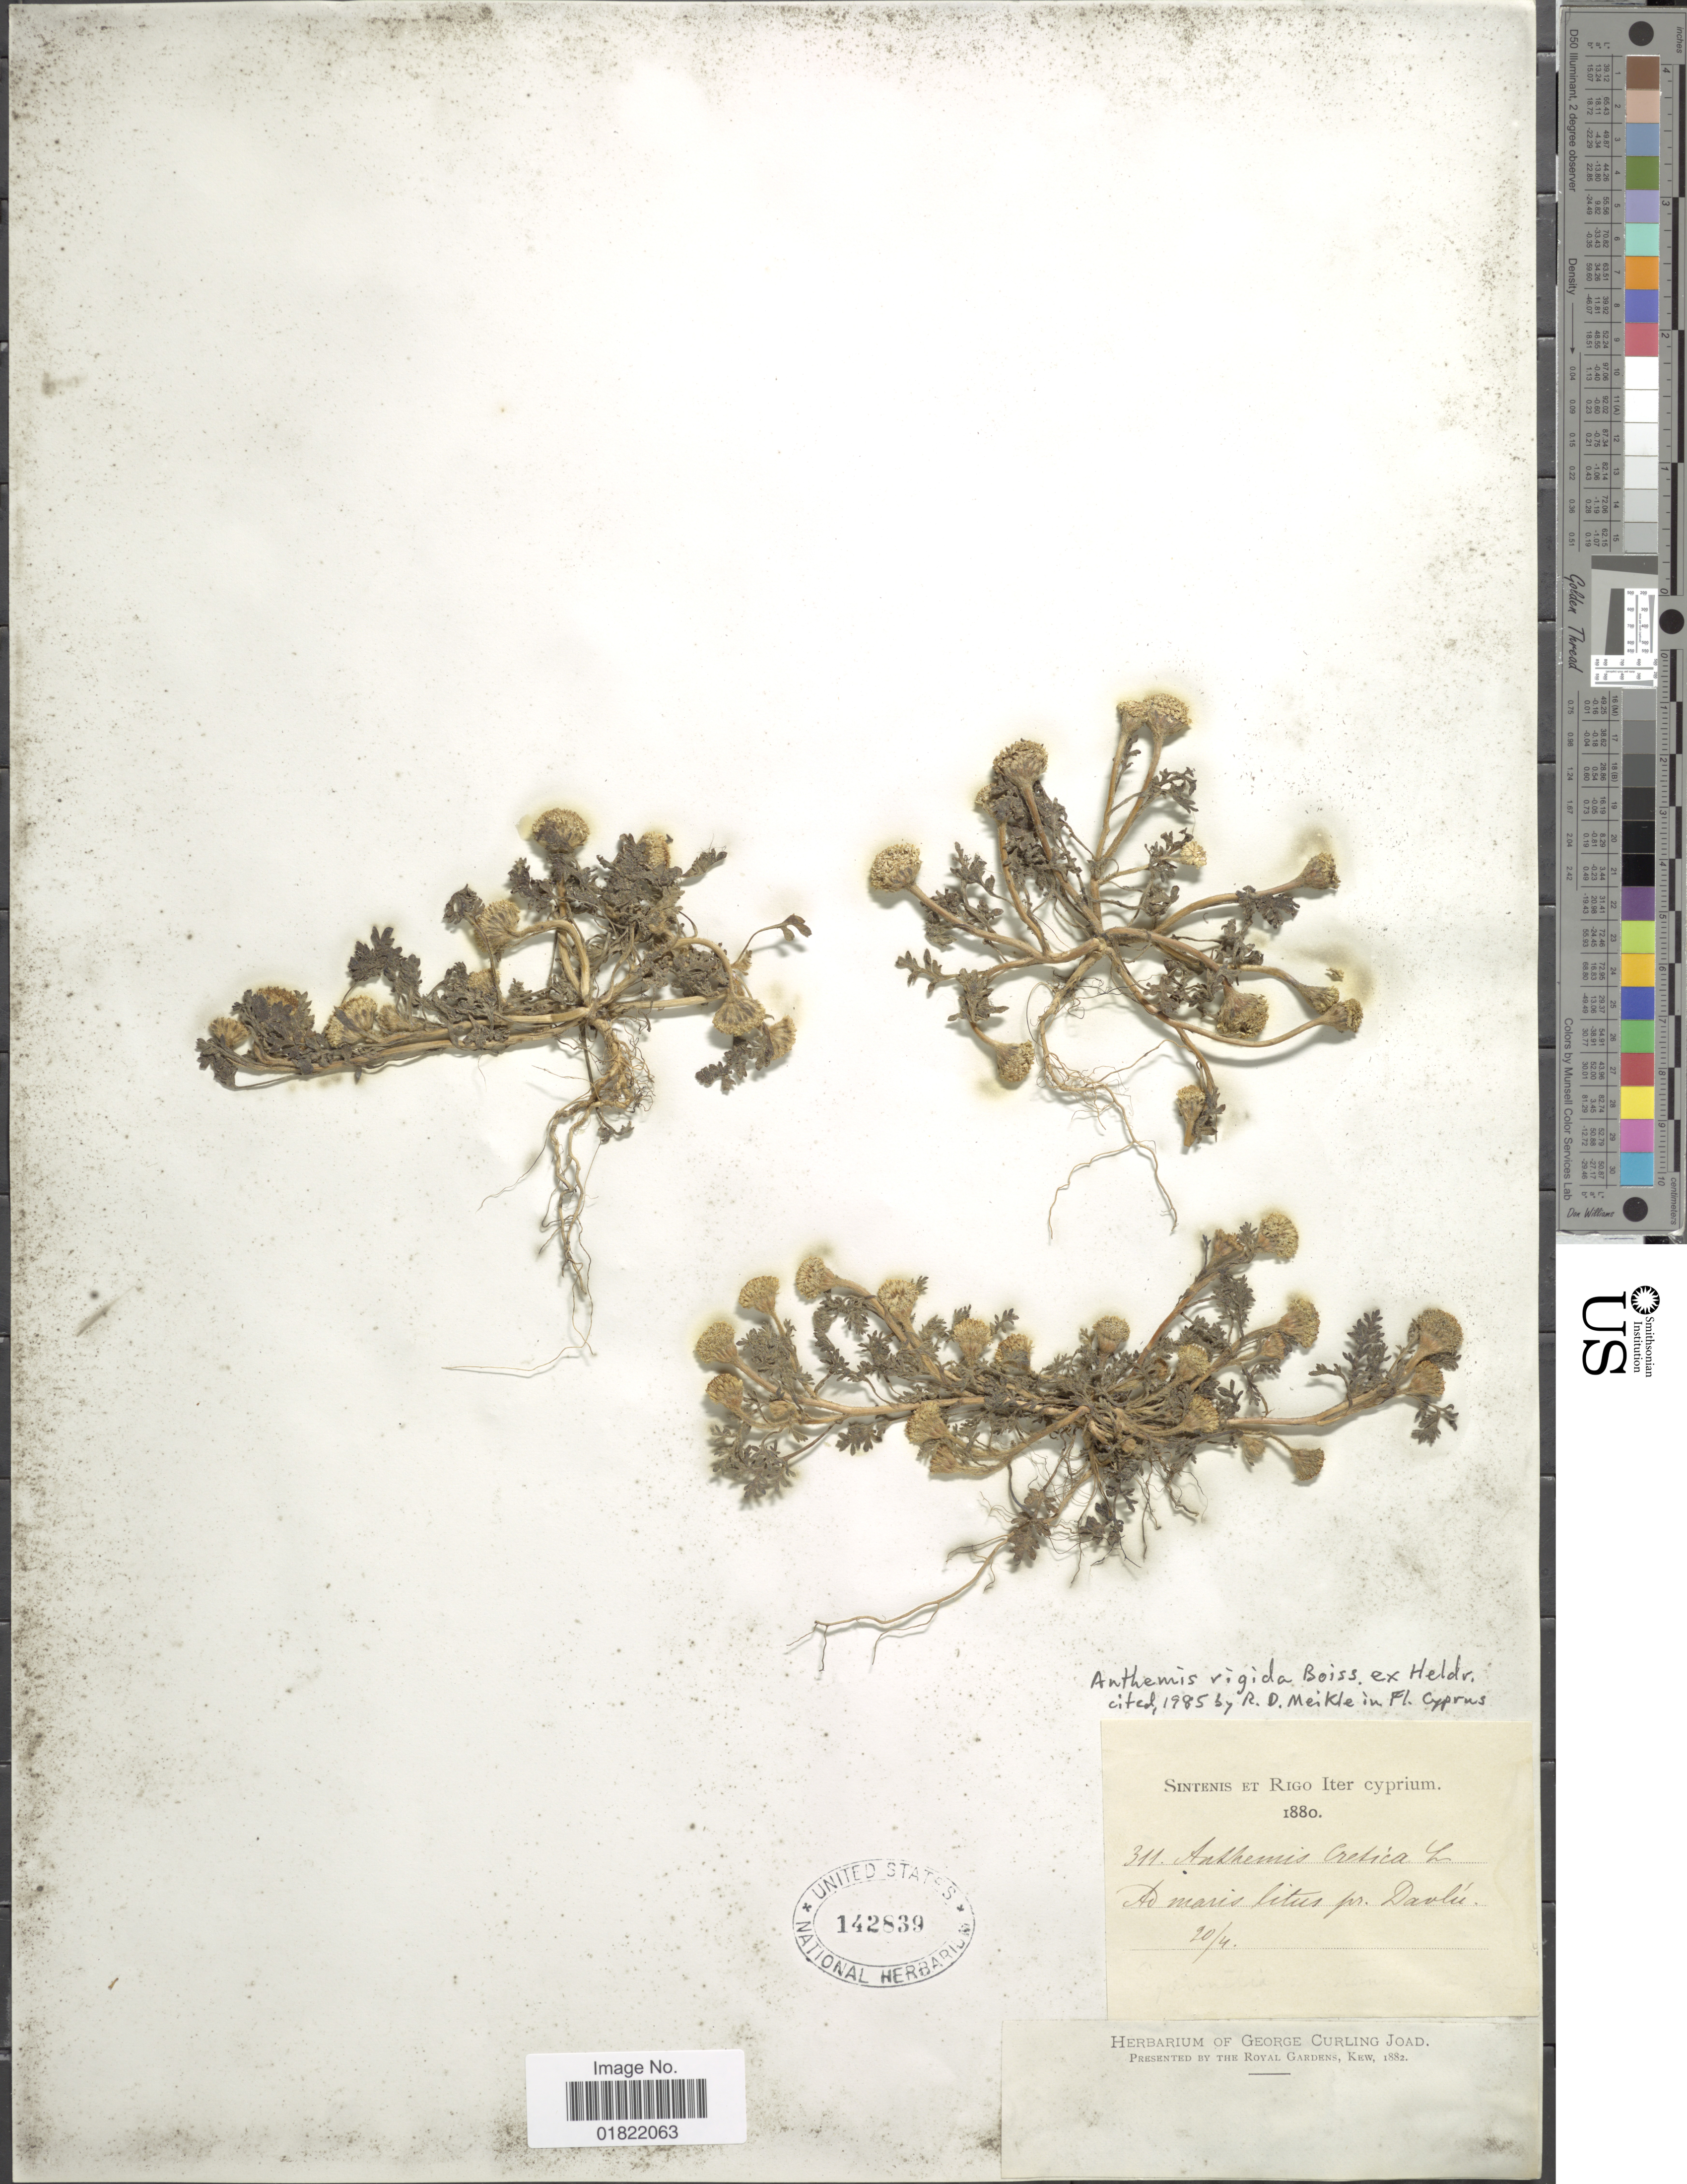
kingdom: Plantae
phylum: Tracheophyta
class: Magnoliopsida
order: Asterales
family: Asteraceae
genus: Anthemis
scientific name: Anthemis rigida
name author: (Sibth. & Sm.) Boiss. ex Heldr.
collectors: -. Sintenis & -- Rigo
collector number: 311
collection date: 1880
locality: Ad maris litus pr. Davlu [interpreted]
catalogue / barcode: US 142839